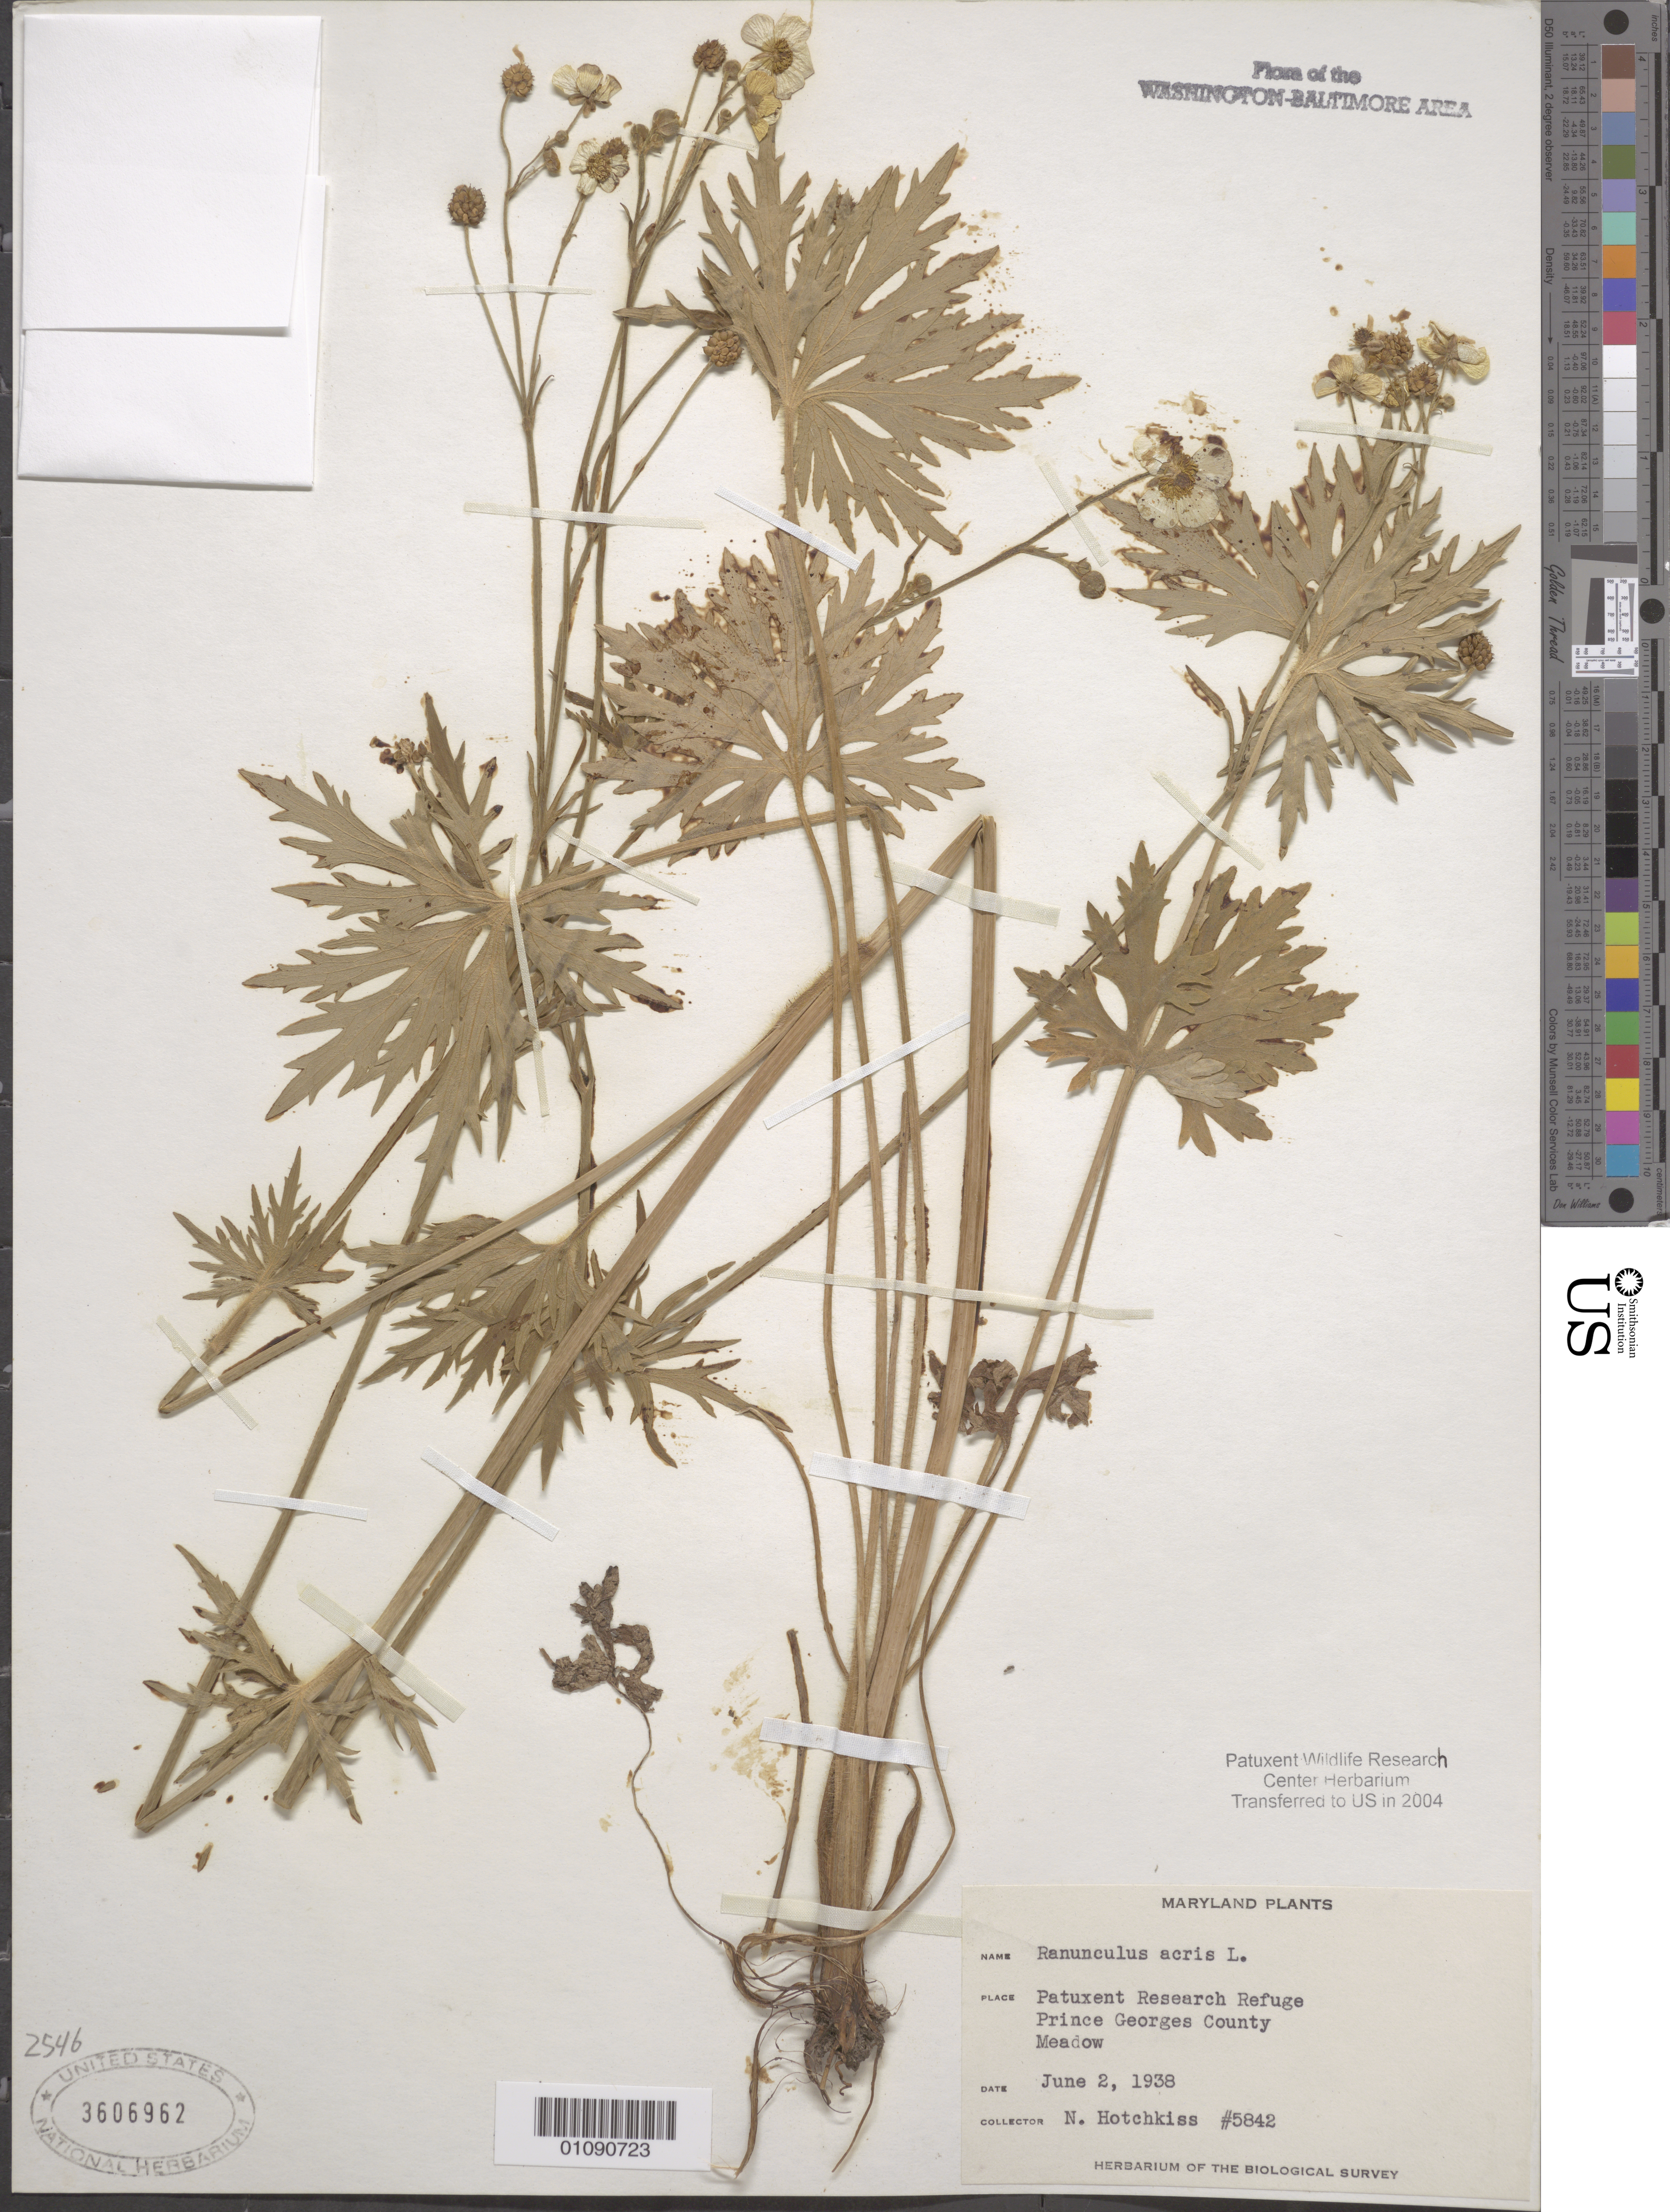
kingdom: Plantae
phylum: Tracheophyta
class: Magnoliopsida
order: Ranunculales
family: Ranunculaceae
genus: Ranunculus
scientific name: Ranunculus acris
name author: L.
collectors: N. Hotchkiss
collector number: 5842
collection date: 1938-06-02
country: United States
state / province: Maryland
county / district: Prince George's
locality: Patuxent Wildlife Refuge.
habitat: Meadow.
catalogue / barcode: US 3606962